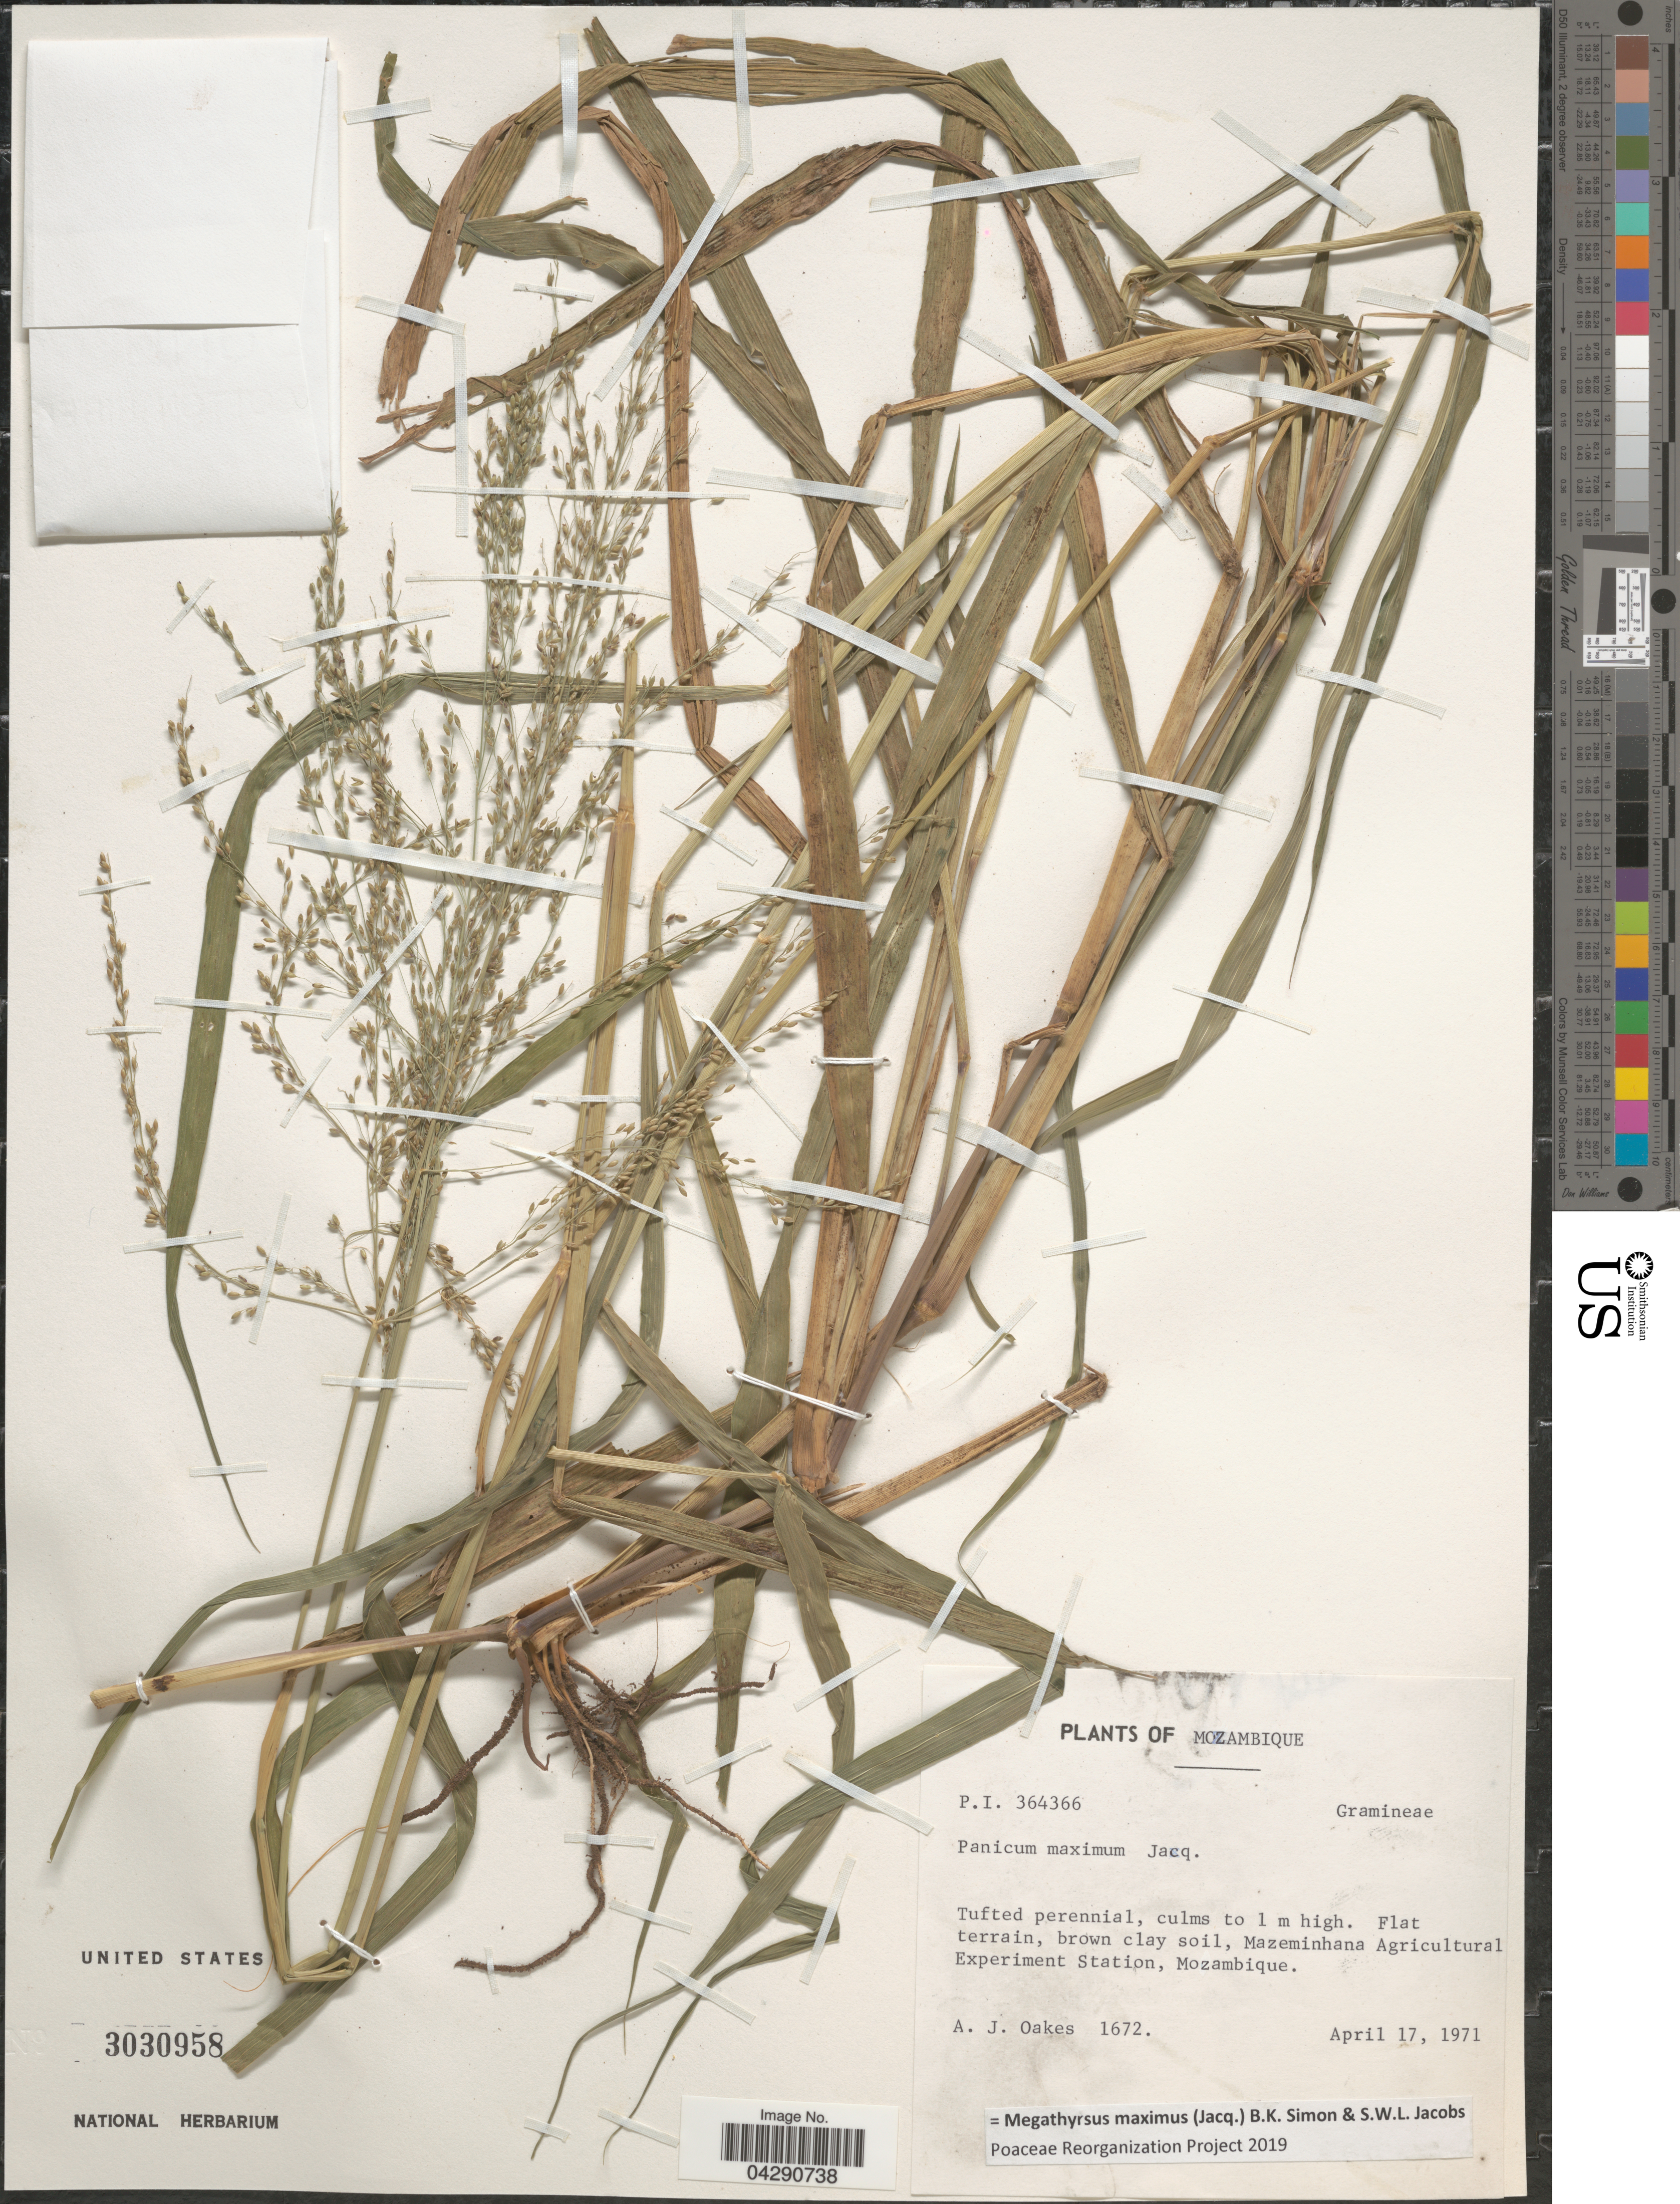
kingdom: Plantae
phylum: Tracheophyta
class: Liliopsida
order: Poales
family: Poaceae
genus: Megathyrsus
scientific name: Megathyrsus maximus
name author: (Jacq.) B.K. Simon & S.W.L. Jacobs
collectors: A. Oakes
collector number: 1672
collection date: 1971-04-17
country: Mozambique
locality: Mazeminhana Agricultural Experiment Station.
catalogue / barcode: US 3030958